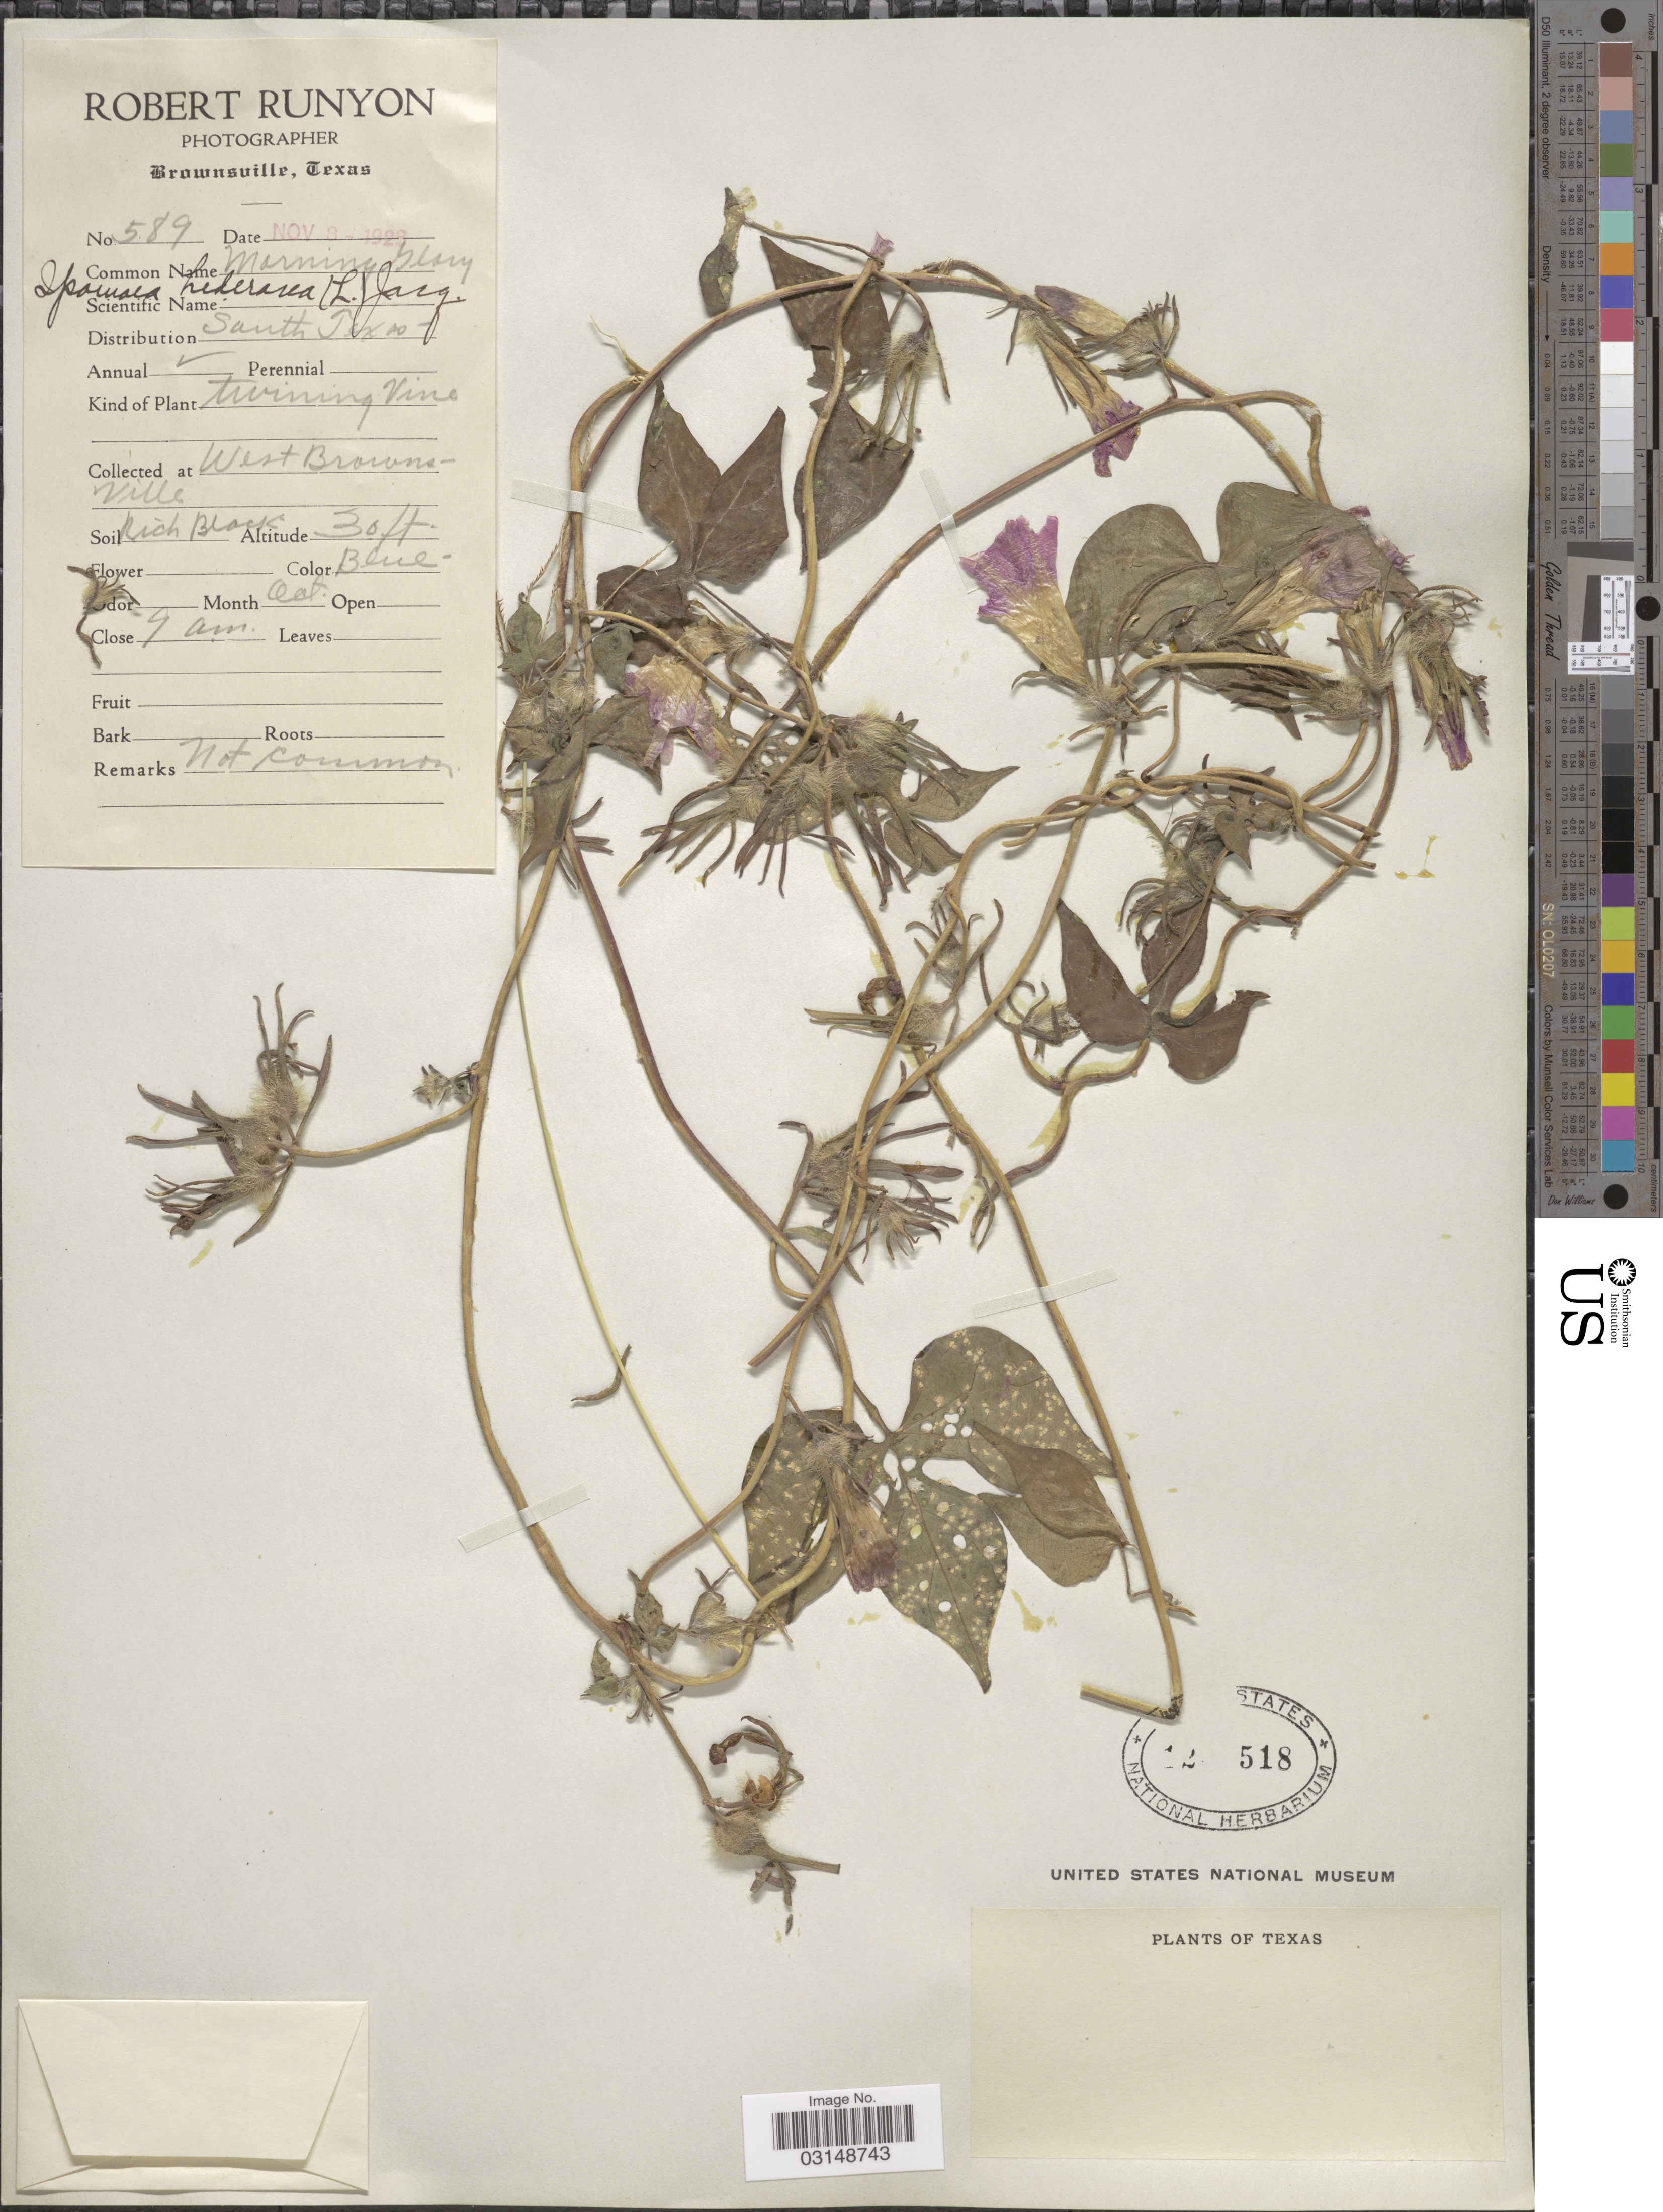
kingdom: Plantae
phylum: Tracheophyta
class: Magnoliopsida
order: Solanales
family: Convolvulaceae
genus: Ipomoea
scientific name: Ipomoea hederacea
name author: Jacq.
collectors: R. Runyon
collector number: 589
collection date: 1923-11-03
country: United States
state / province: Texas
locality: West Brownsville.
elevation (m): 9